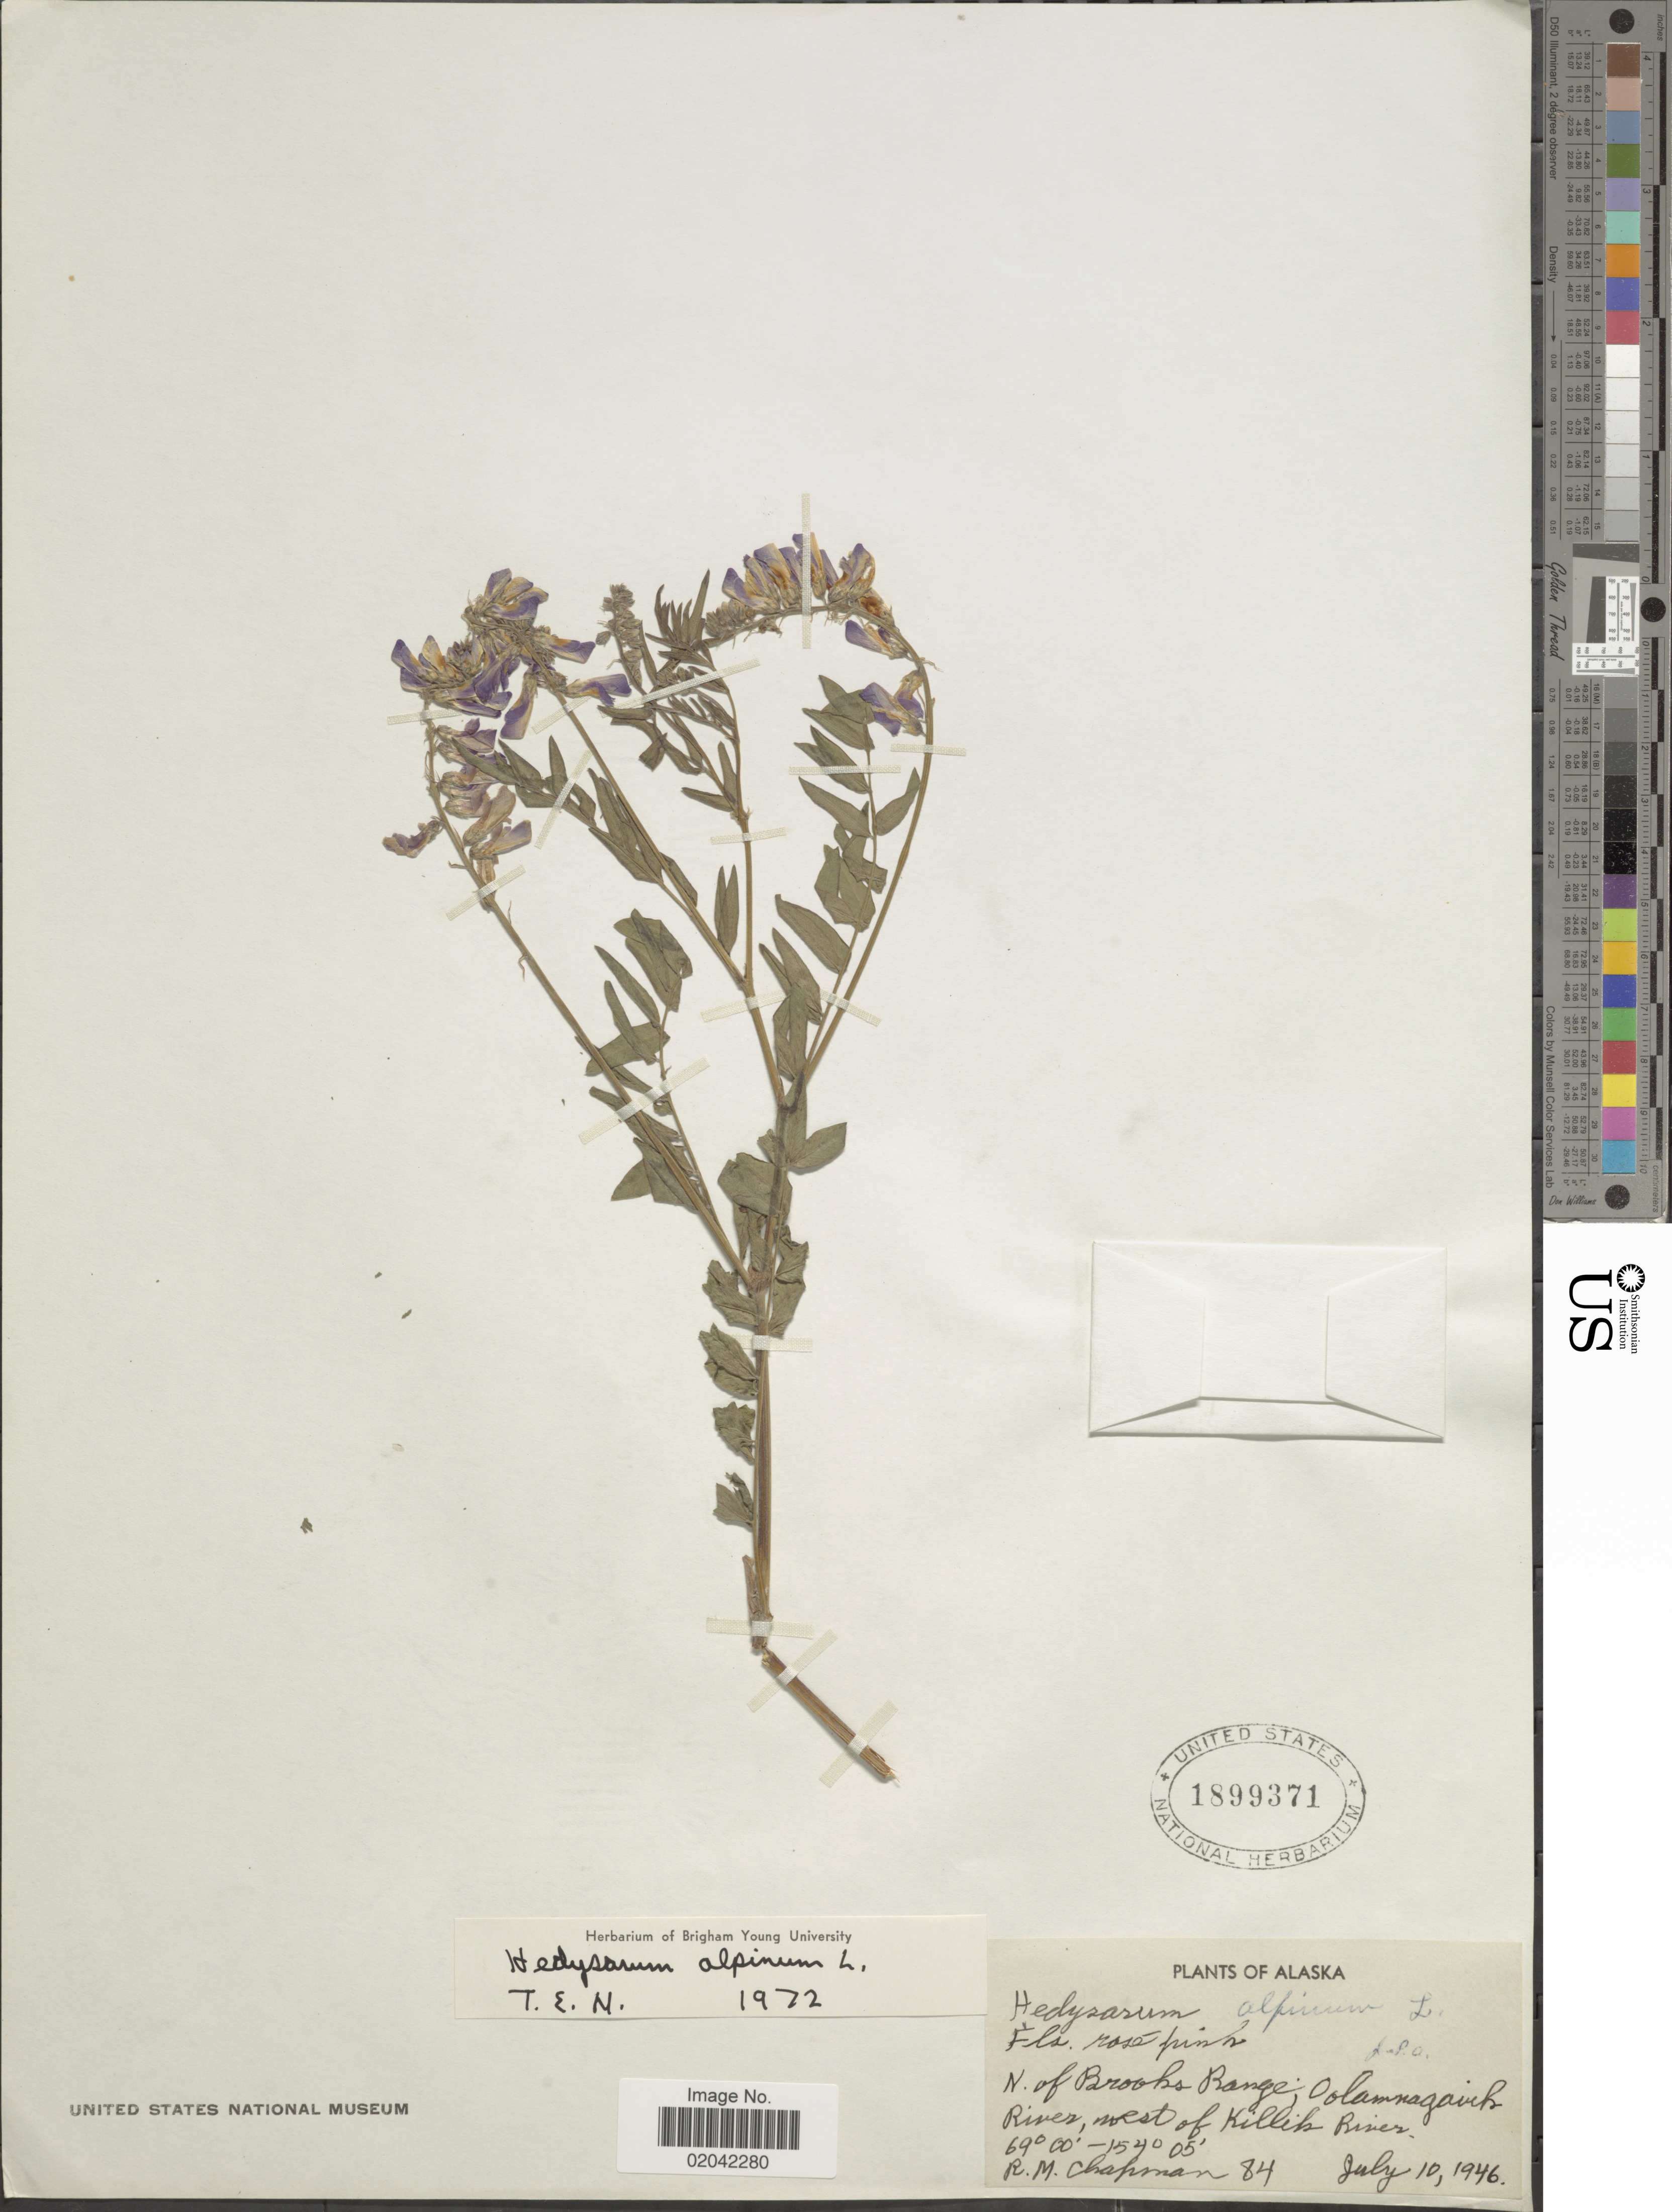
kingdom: Plantae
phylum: Tracheophyta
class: Magnoliopsida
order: Fabales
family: Fabaceae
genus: Hedysarum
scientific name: Hedysarum alpinum var. americanum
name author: Michx. ex Pursh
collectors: R. M. Chapman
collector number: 84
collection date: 1946-07-10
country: United States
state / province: Alaska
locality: N. of Brooks Range; Oolamnagavik River, west of Killik River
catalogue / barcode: US 1899371